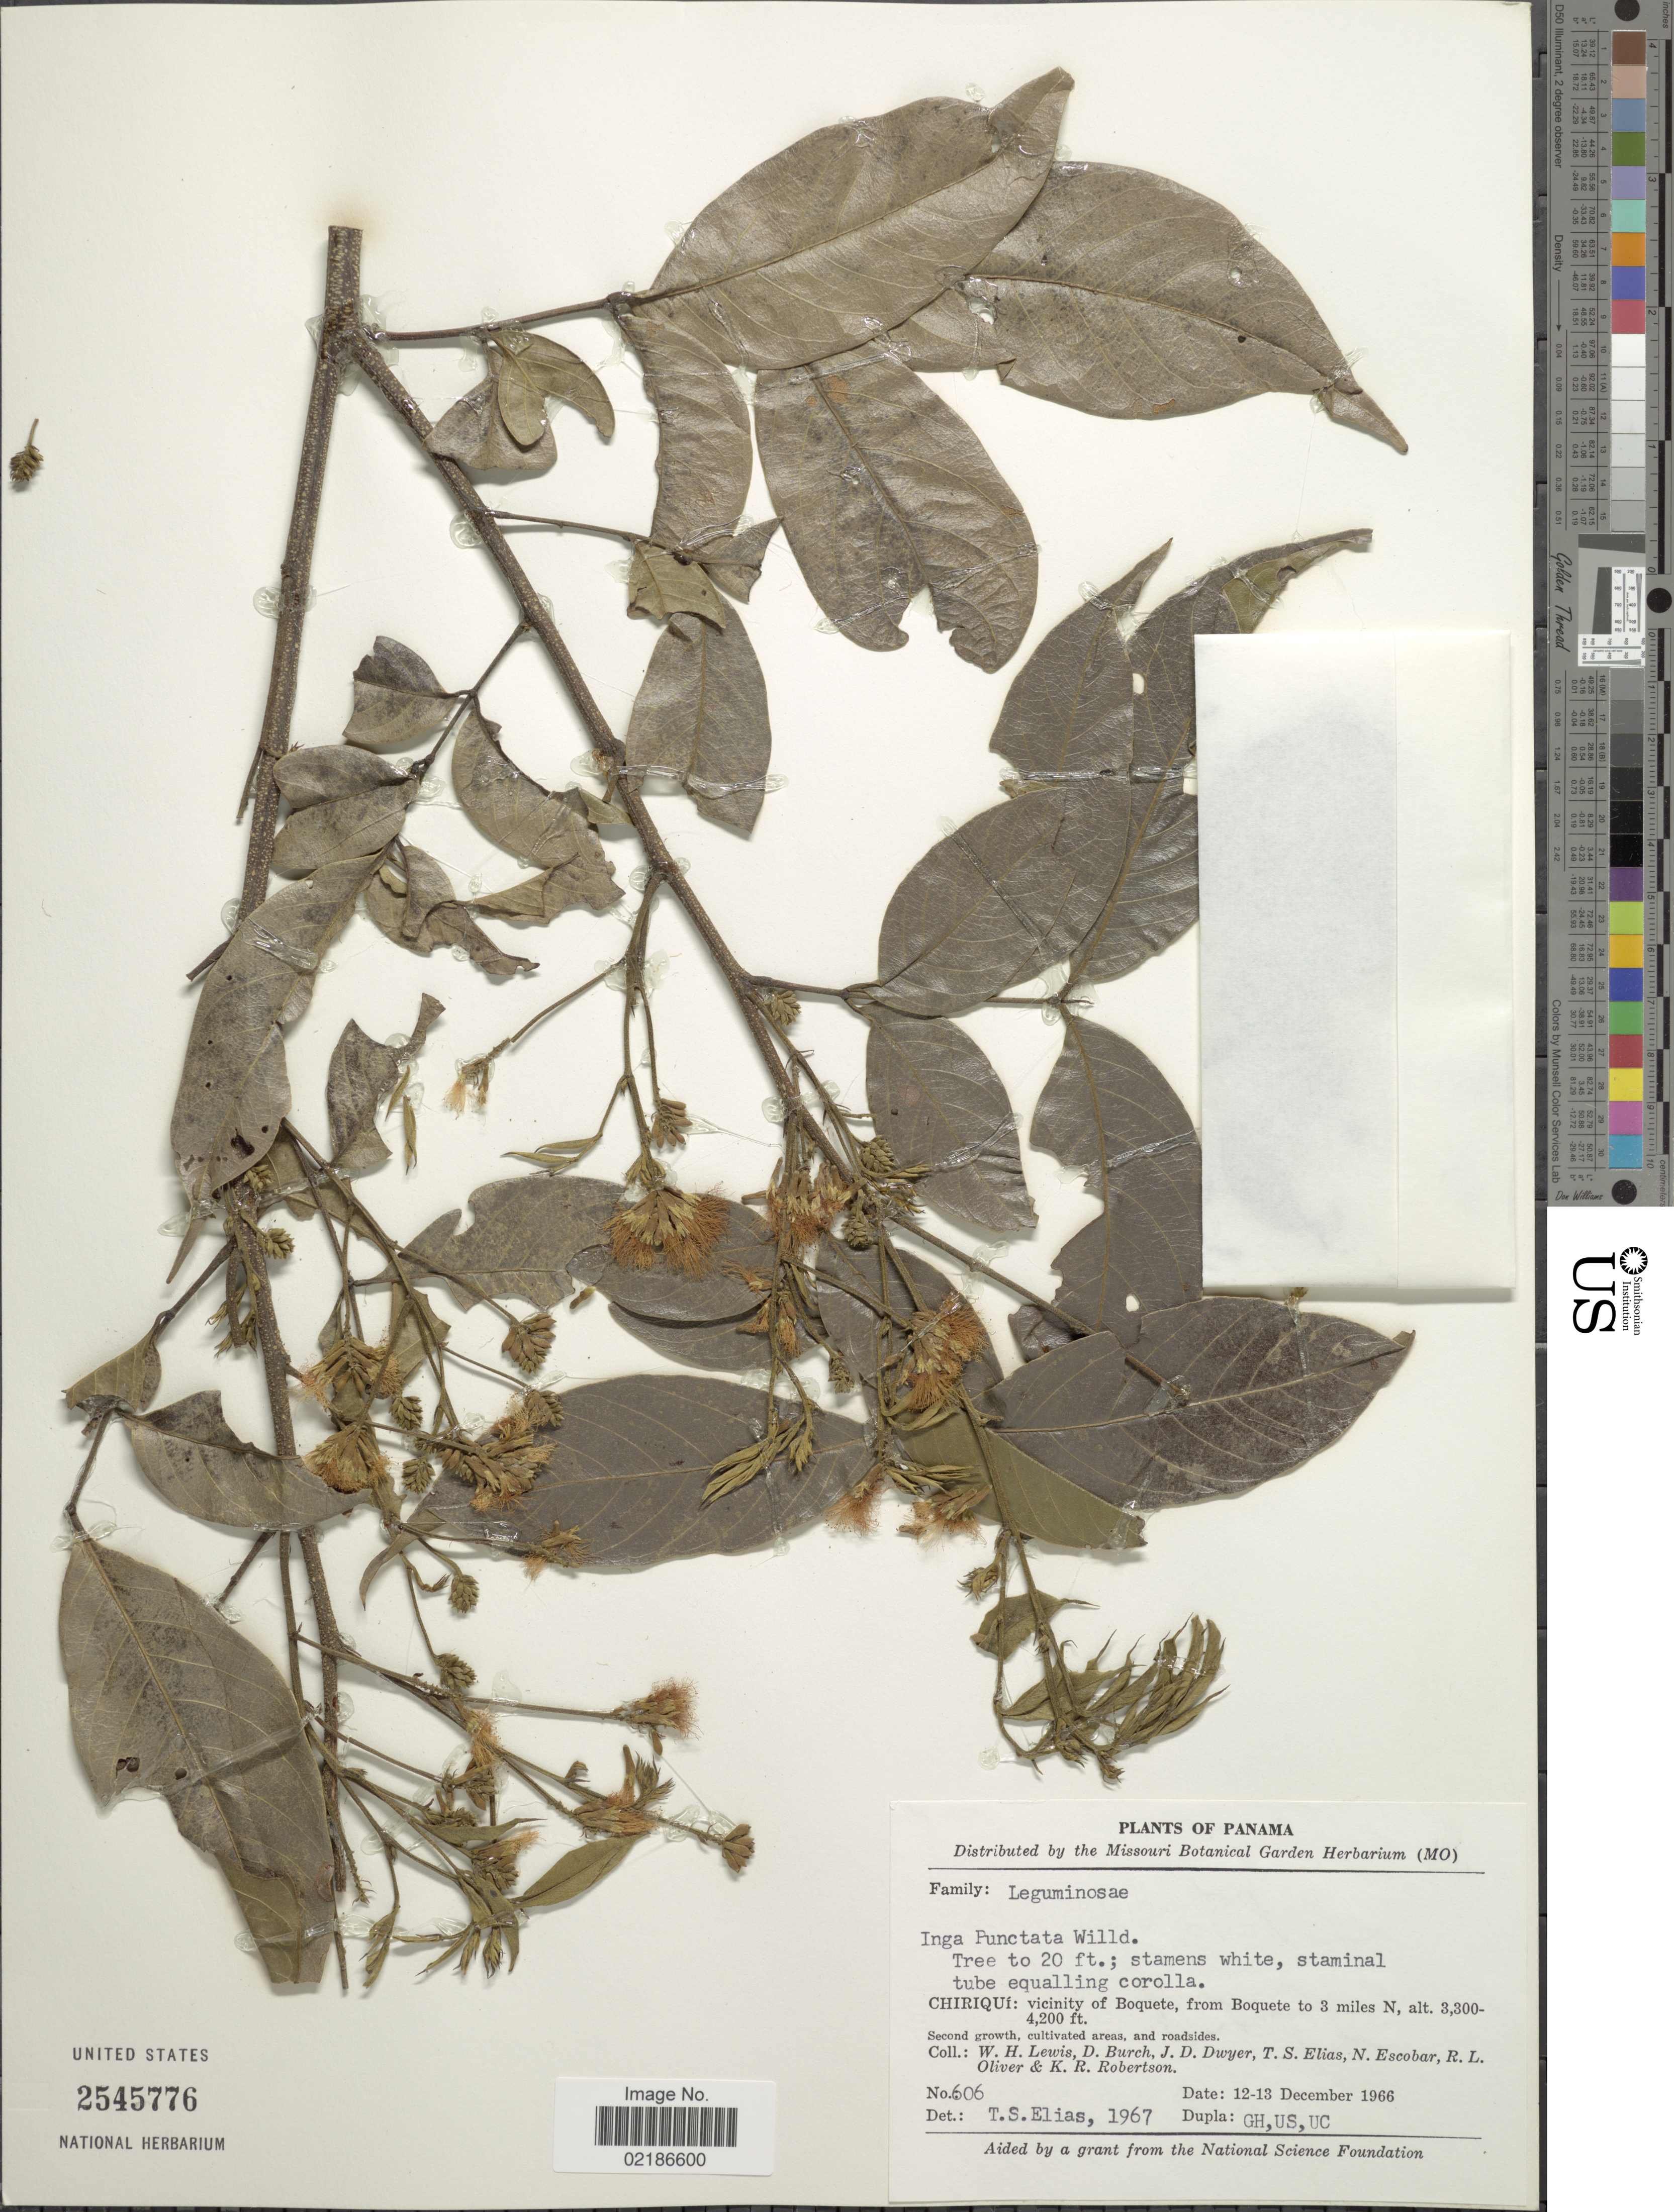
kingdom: Plantae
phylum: Tracheophyta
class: Magnoliopsida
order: Fabales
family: Fabaceae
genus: Inga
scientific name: Inga punctata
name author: Willd.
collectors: W. H. Lewis, D. Burch, J. D. Dwyer, T. S. Elias & et al.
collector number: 606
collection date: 1966-12-12/1966-12-13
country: Panama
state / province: Chiriqui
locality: Vicinity of Boquete, from Boquete to 3 miles N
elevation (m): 1006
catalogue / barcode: US 2545776